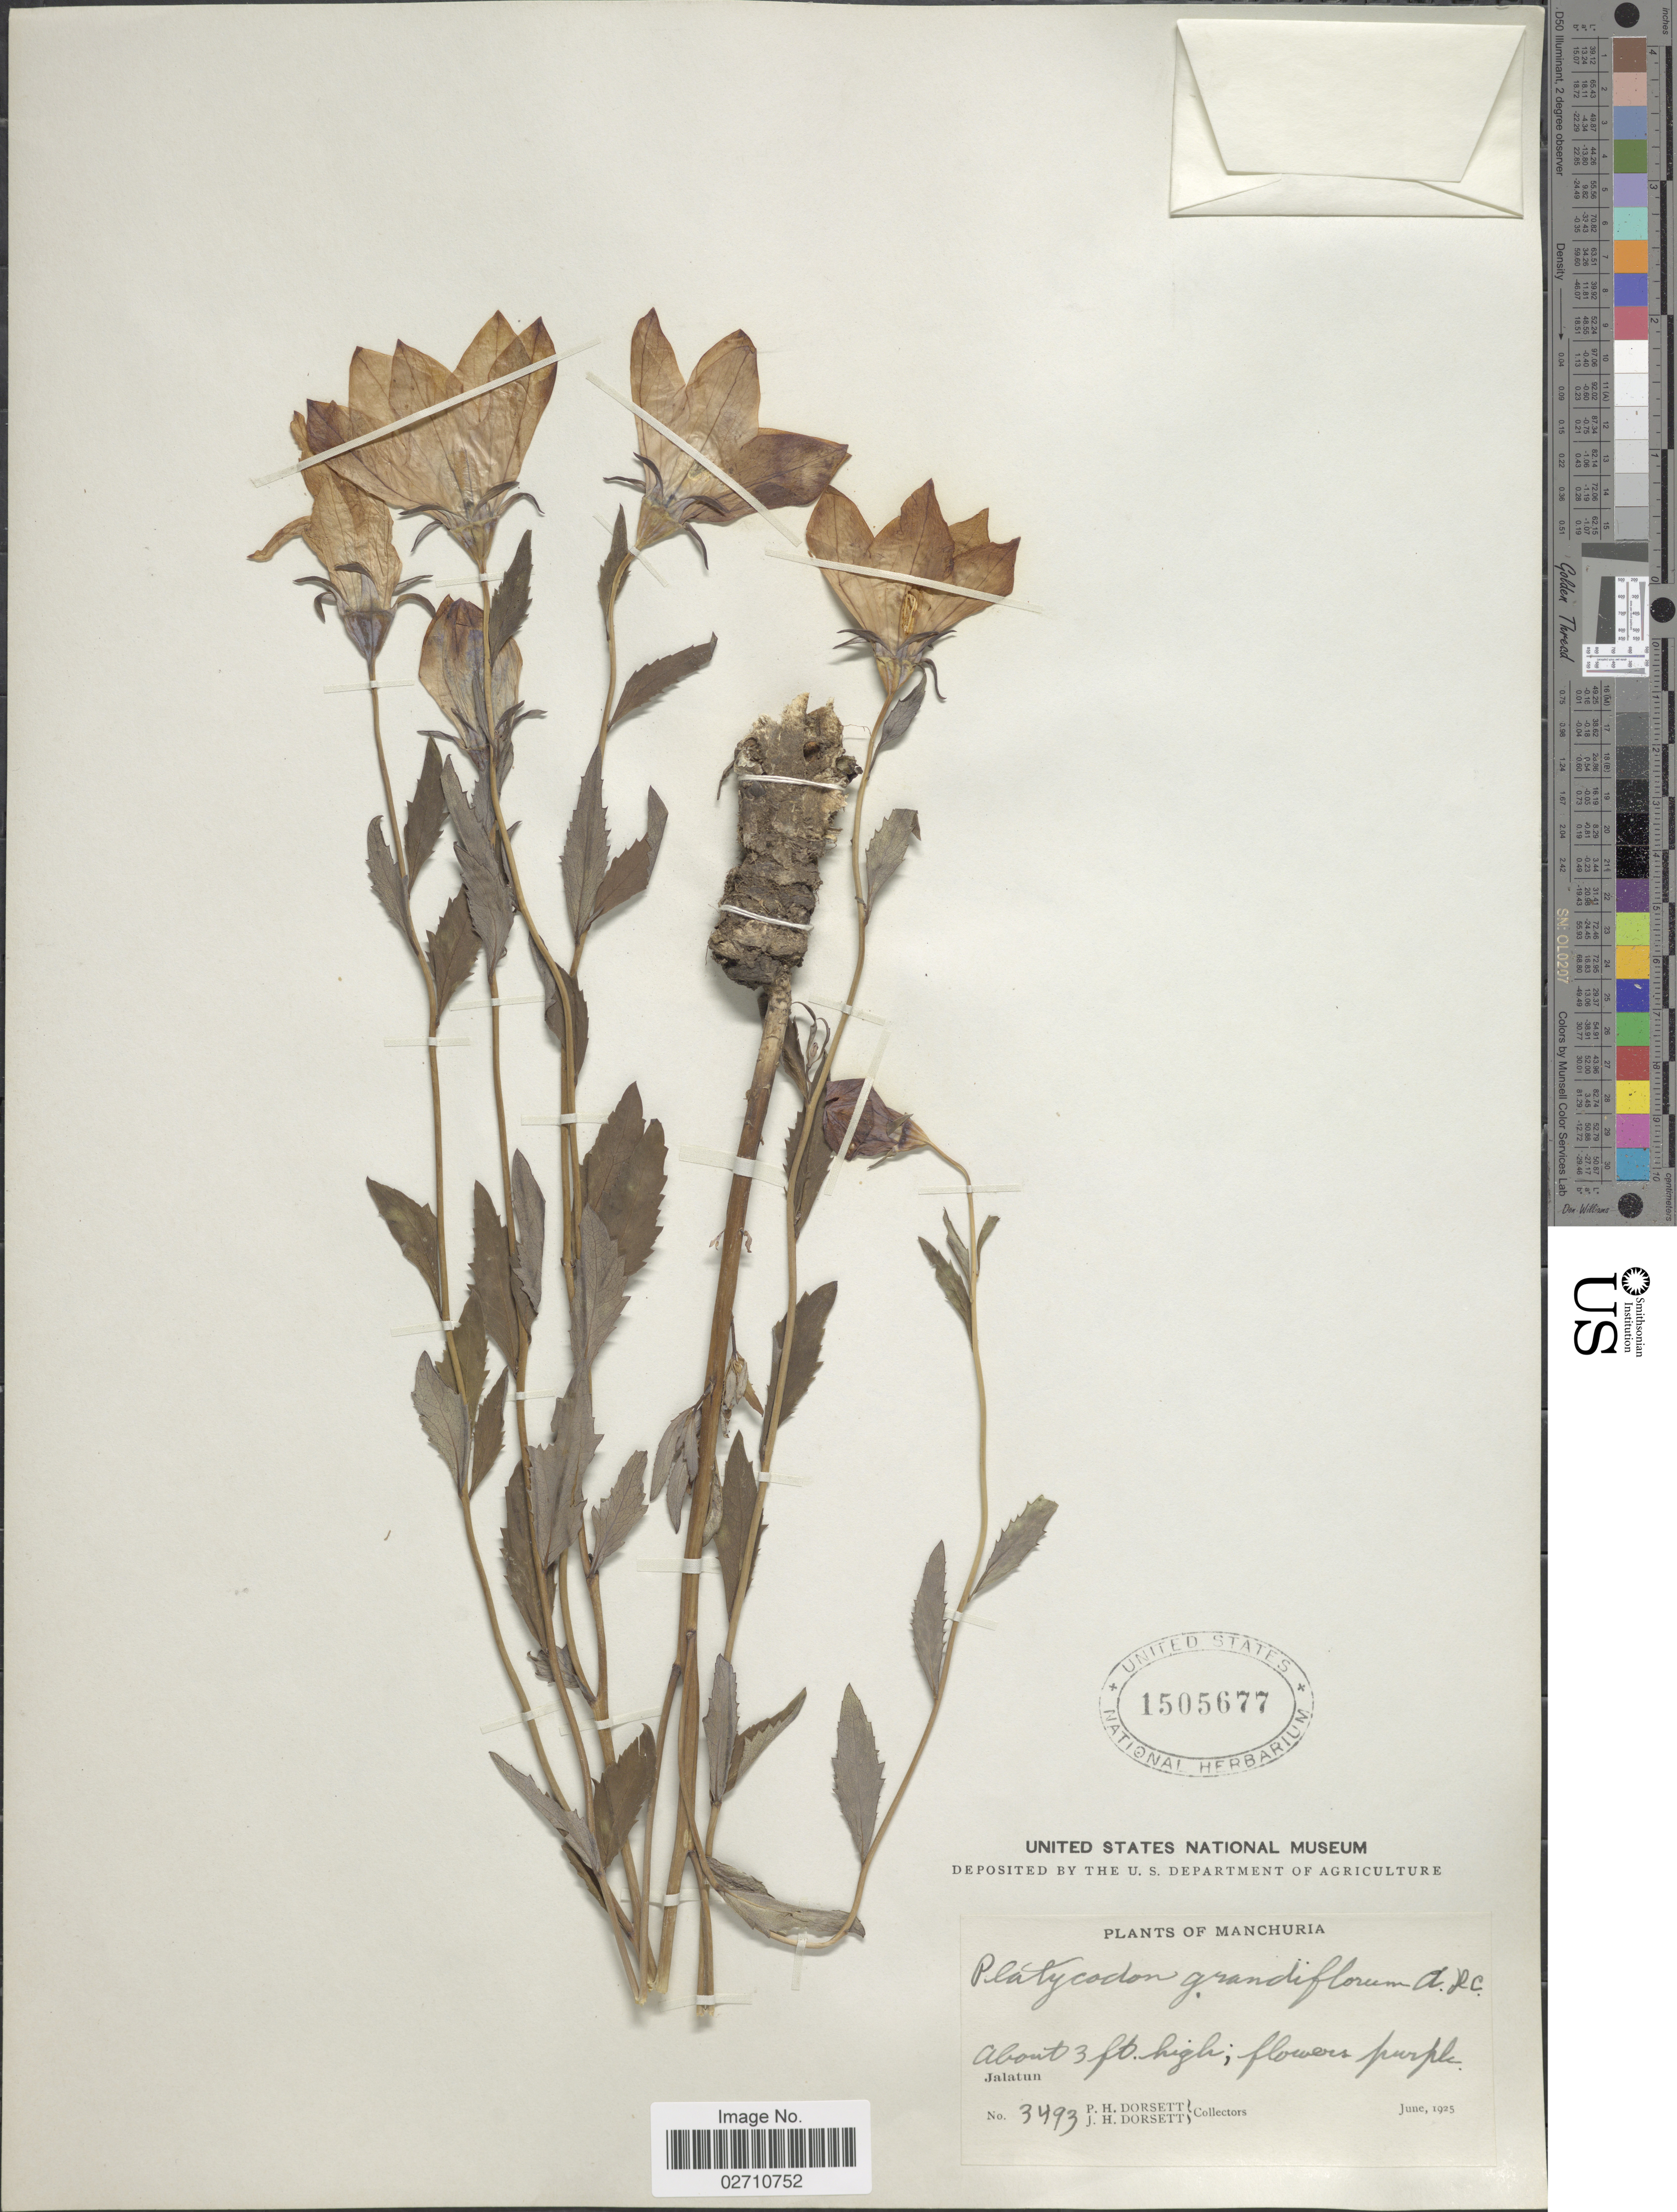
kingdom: Plantae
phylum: Tracheophyta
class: Magnoliopsida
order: Asterales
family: Campanulaceae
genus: Platycodon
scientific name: Platycodon grandiflorus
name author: (Jacq.) A. DC.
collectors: P. H. Dorsett & J. Dorsett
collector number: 3493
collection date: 1905-06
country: China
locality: Manchuria. Jalatun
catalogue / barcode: US 1505677